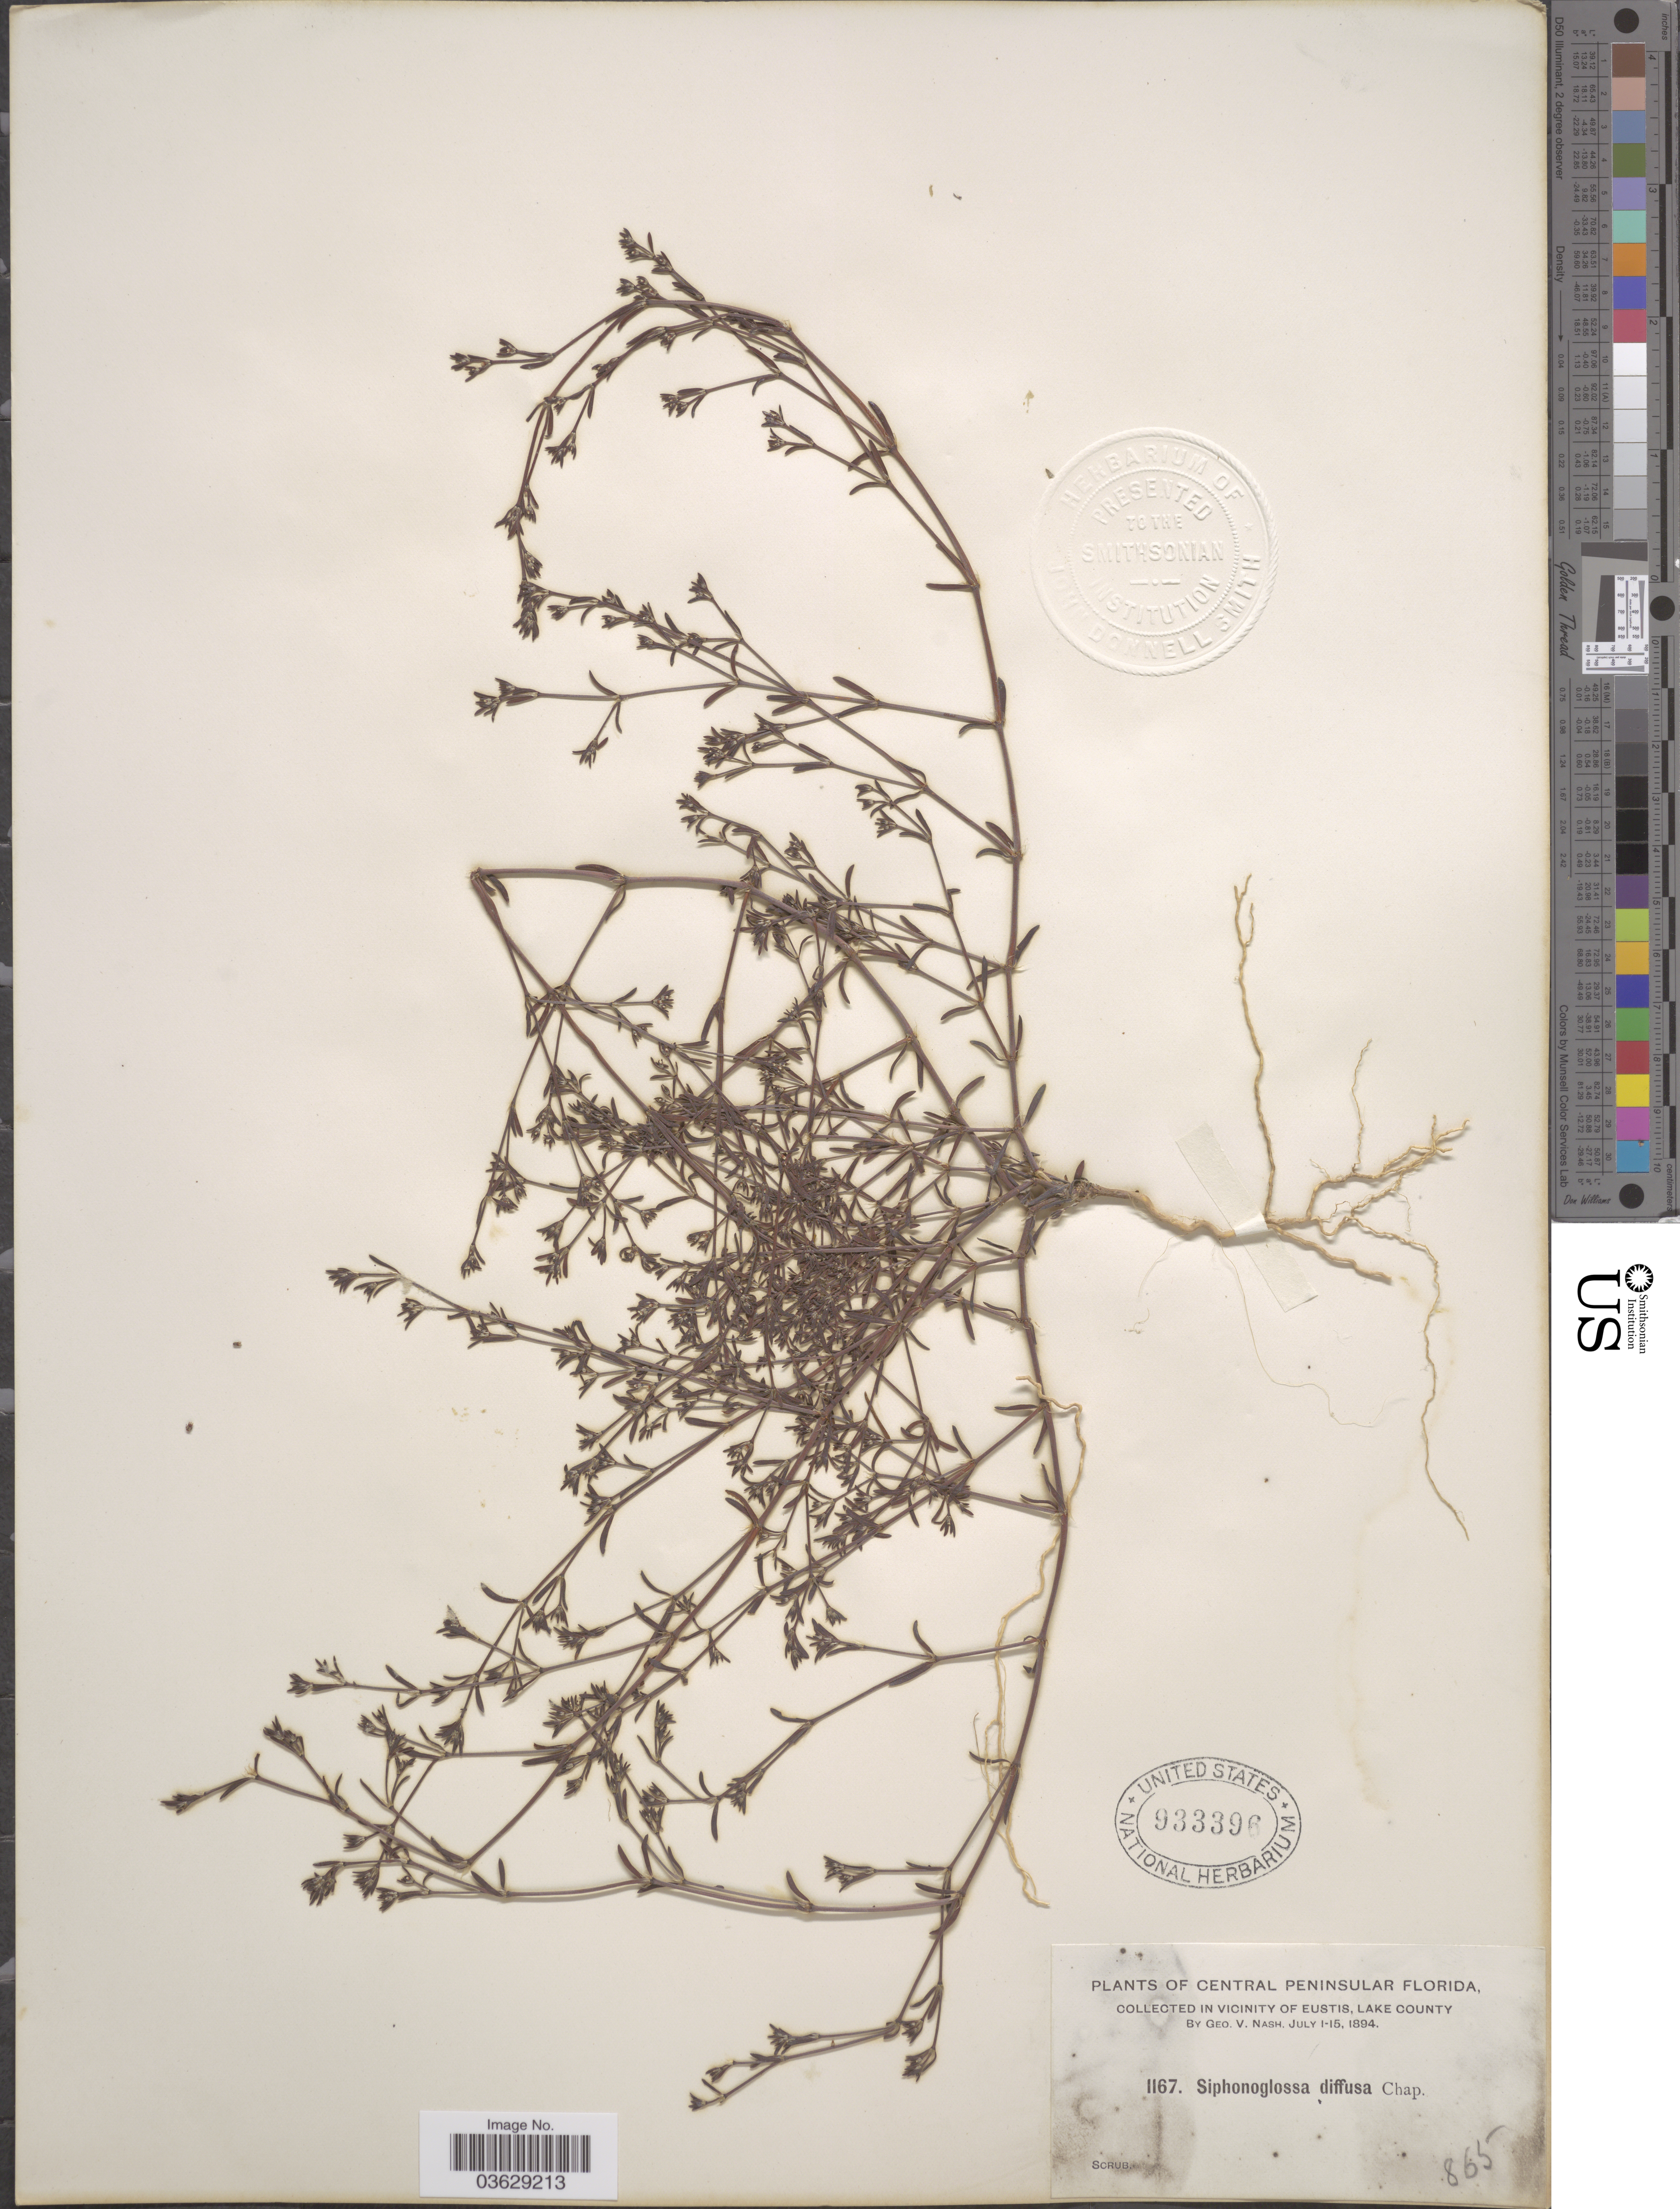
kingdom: Plantae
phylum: Tracheophyta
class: Magnoliopsida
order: Caryophyllales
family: Caryophyllaceae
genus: Paronychia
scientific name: Paronychia patula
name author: Shinners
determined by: Strong, Mark T., (BOT), Smithsonian Institution - National Museum of Natural History (UNITED STATES)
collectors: G. V. Nash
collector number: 1167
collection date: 1894-07-01/1894-07-15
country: United States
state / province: Florida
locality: Central Peninsular Florida. In Vicinity of Eustis, Lake County.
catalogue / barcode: US 933396